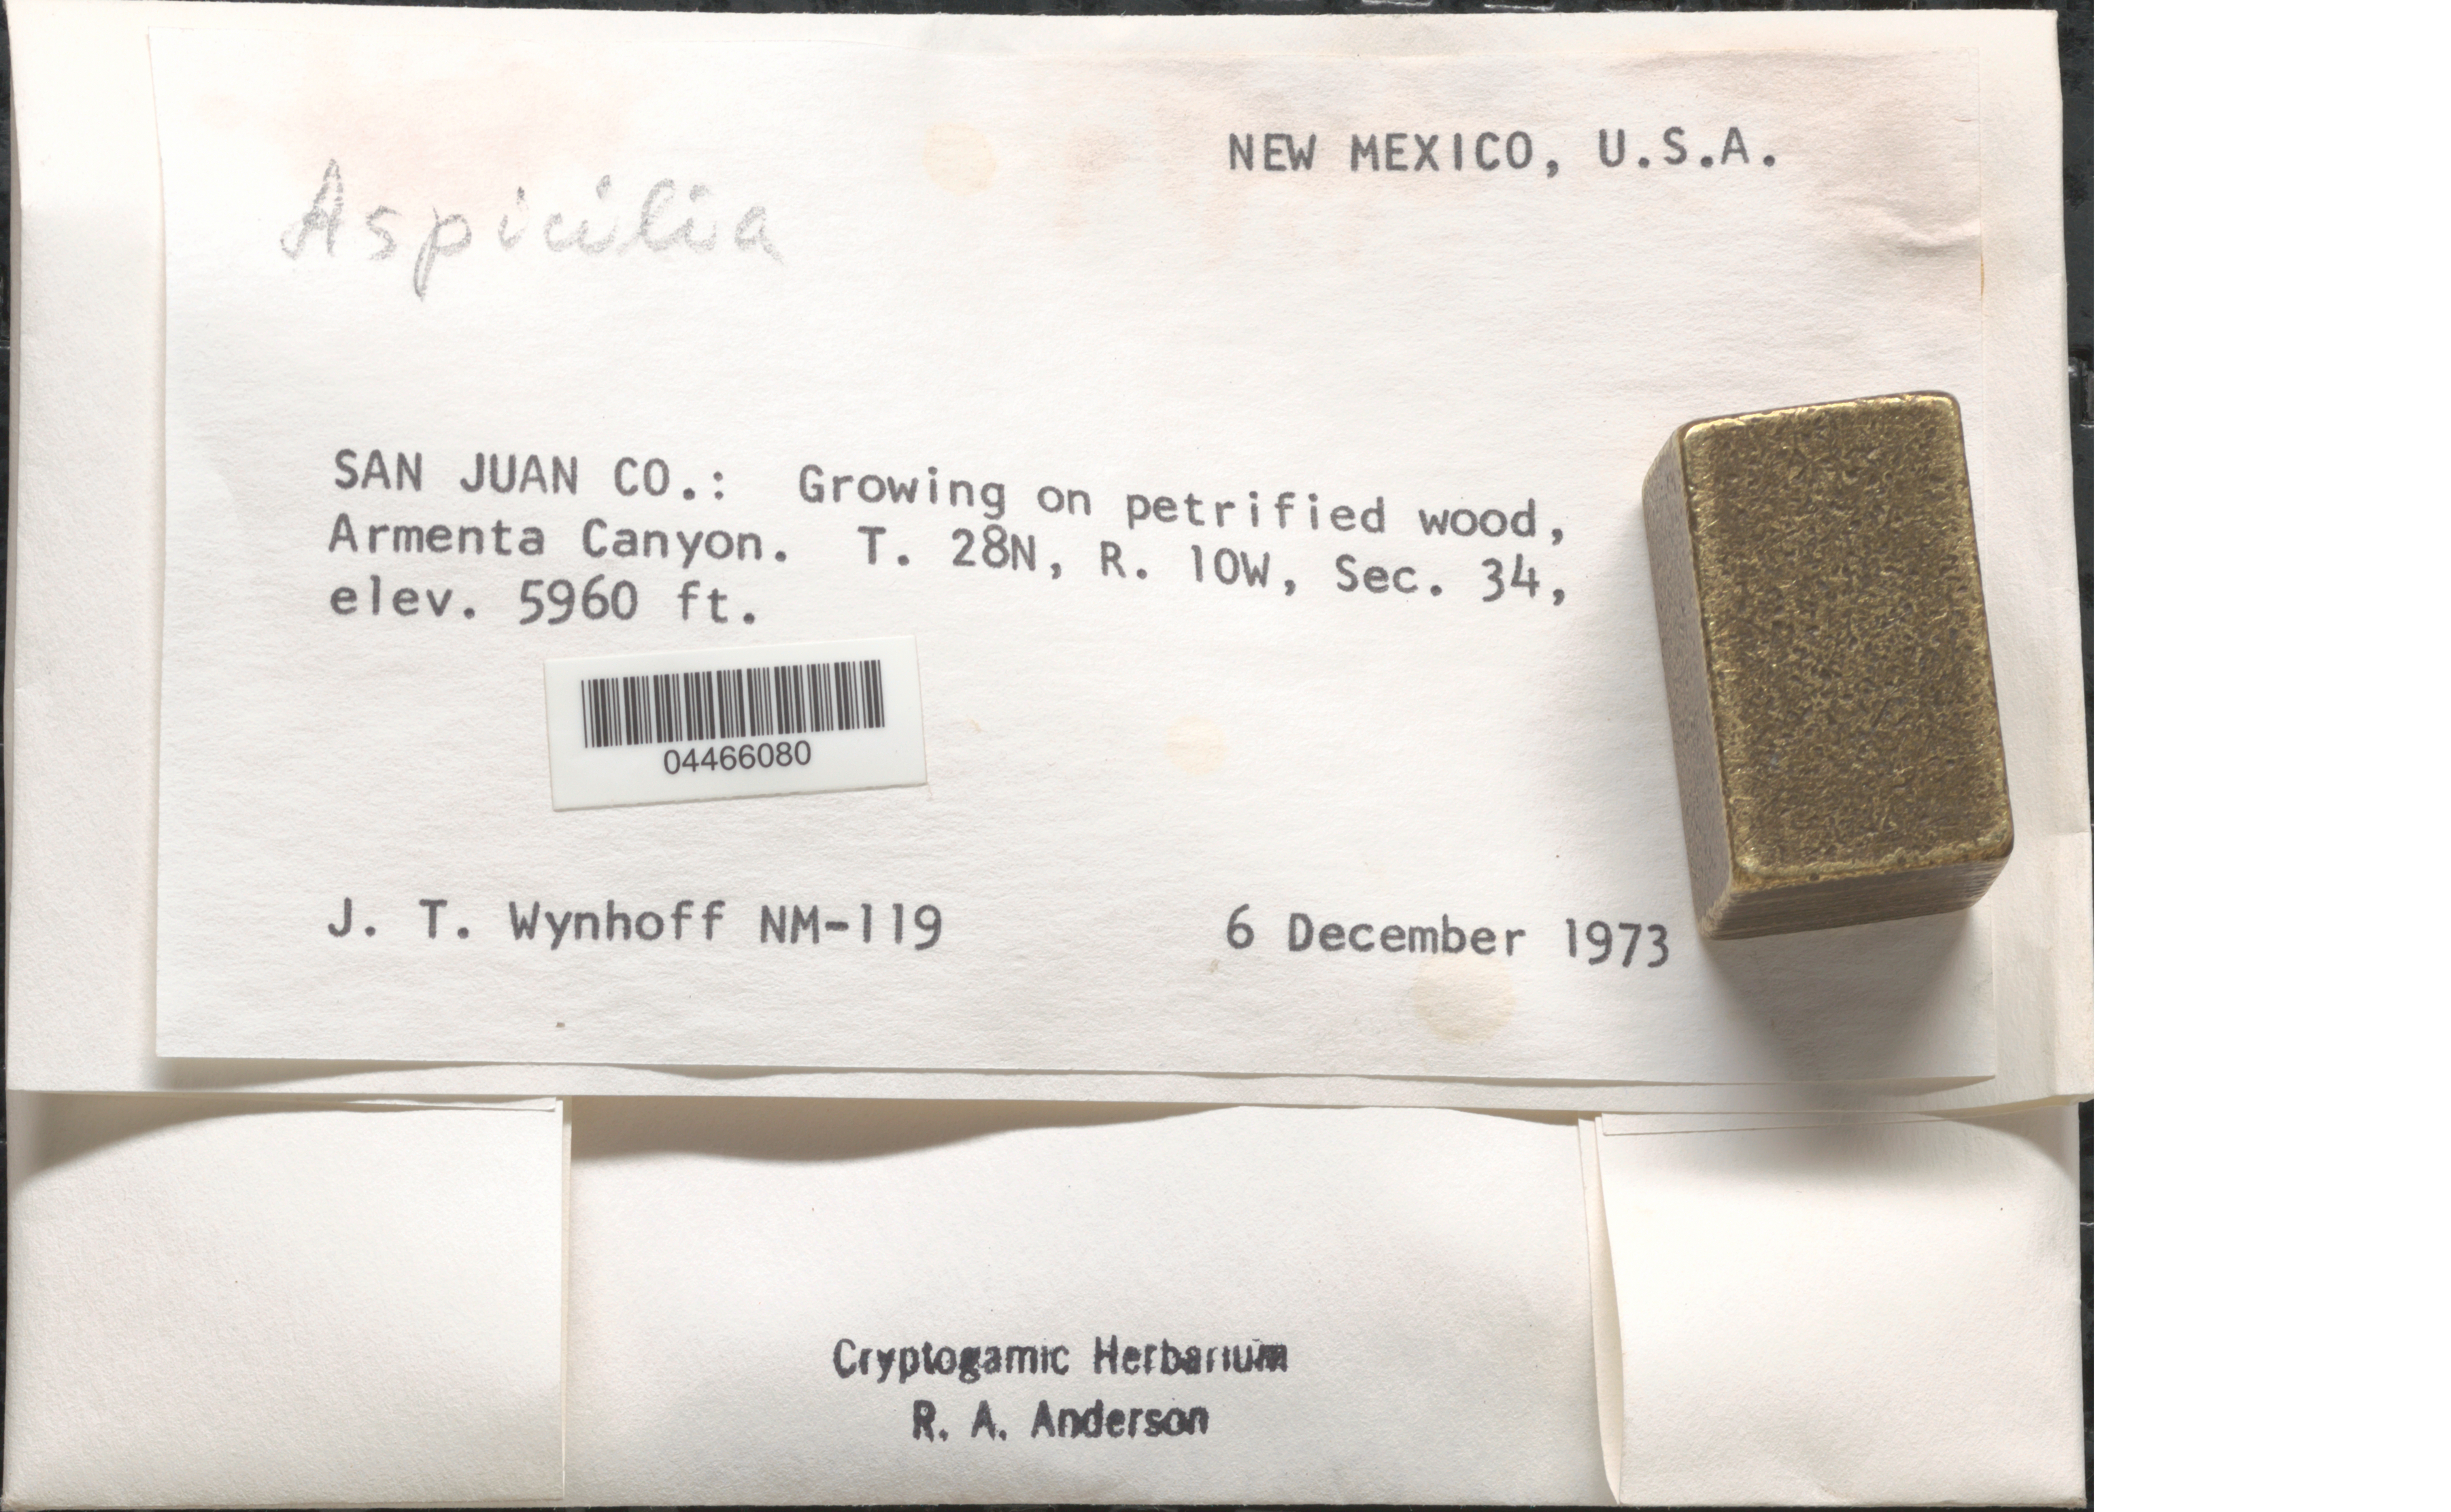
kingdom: Fungi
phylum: Ascomycota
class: Lecanoromycetes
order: Lecanorales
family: Parmeliaceae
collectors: J. Wynhoff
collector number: NM-119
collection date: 1973-12-06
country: United States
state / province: New Mexico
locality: San Juan Co.: Armenta Canyon. T. 28N, R. 10W, Sec. 34.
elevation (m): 1817